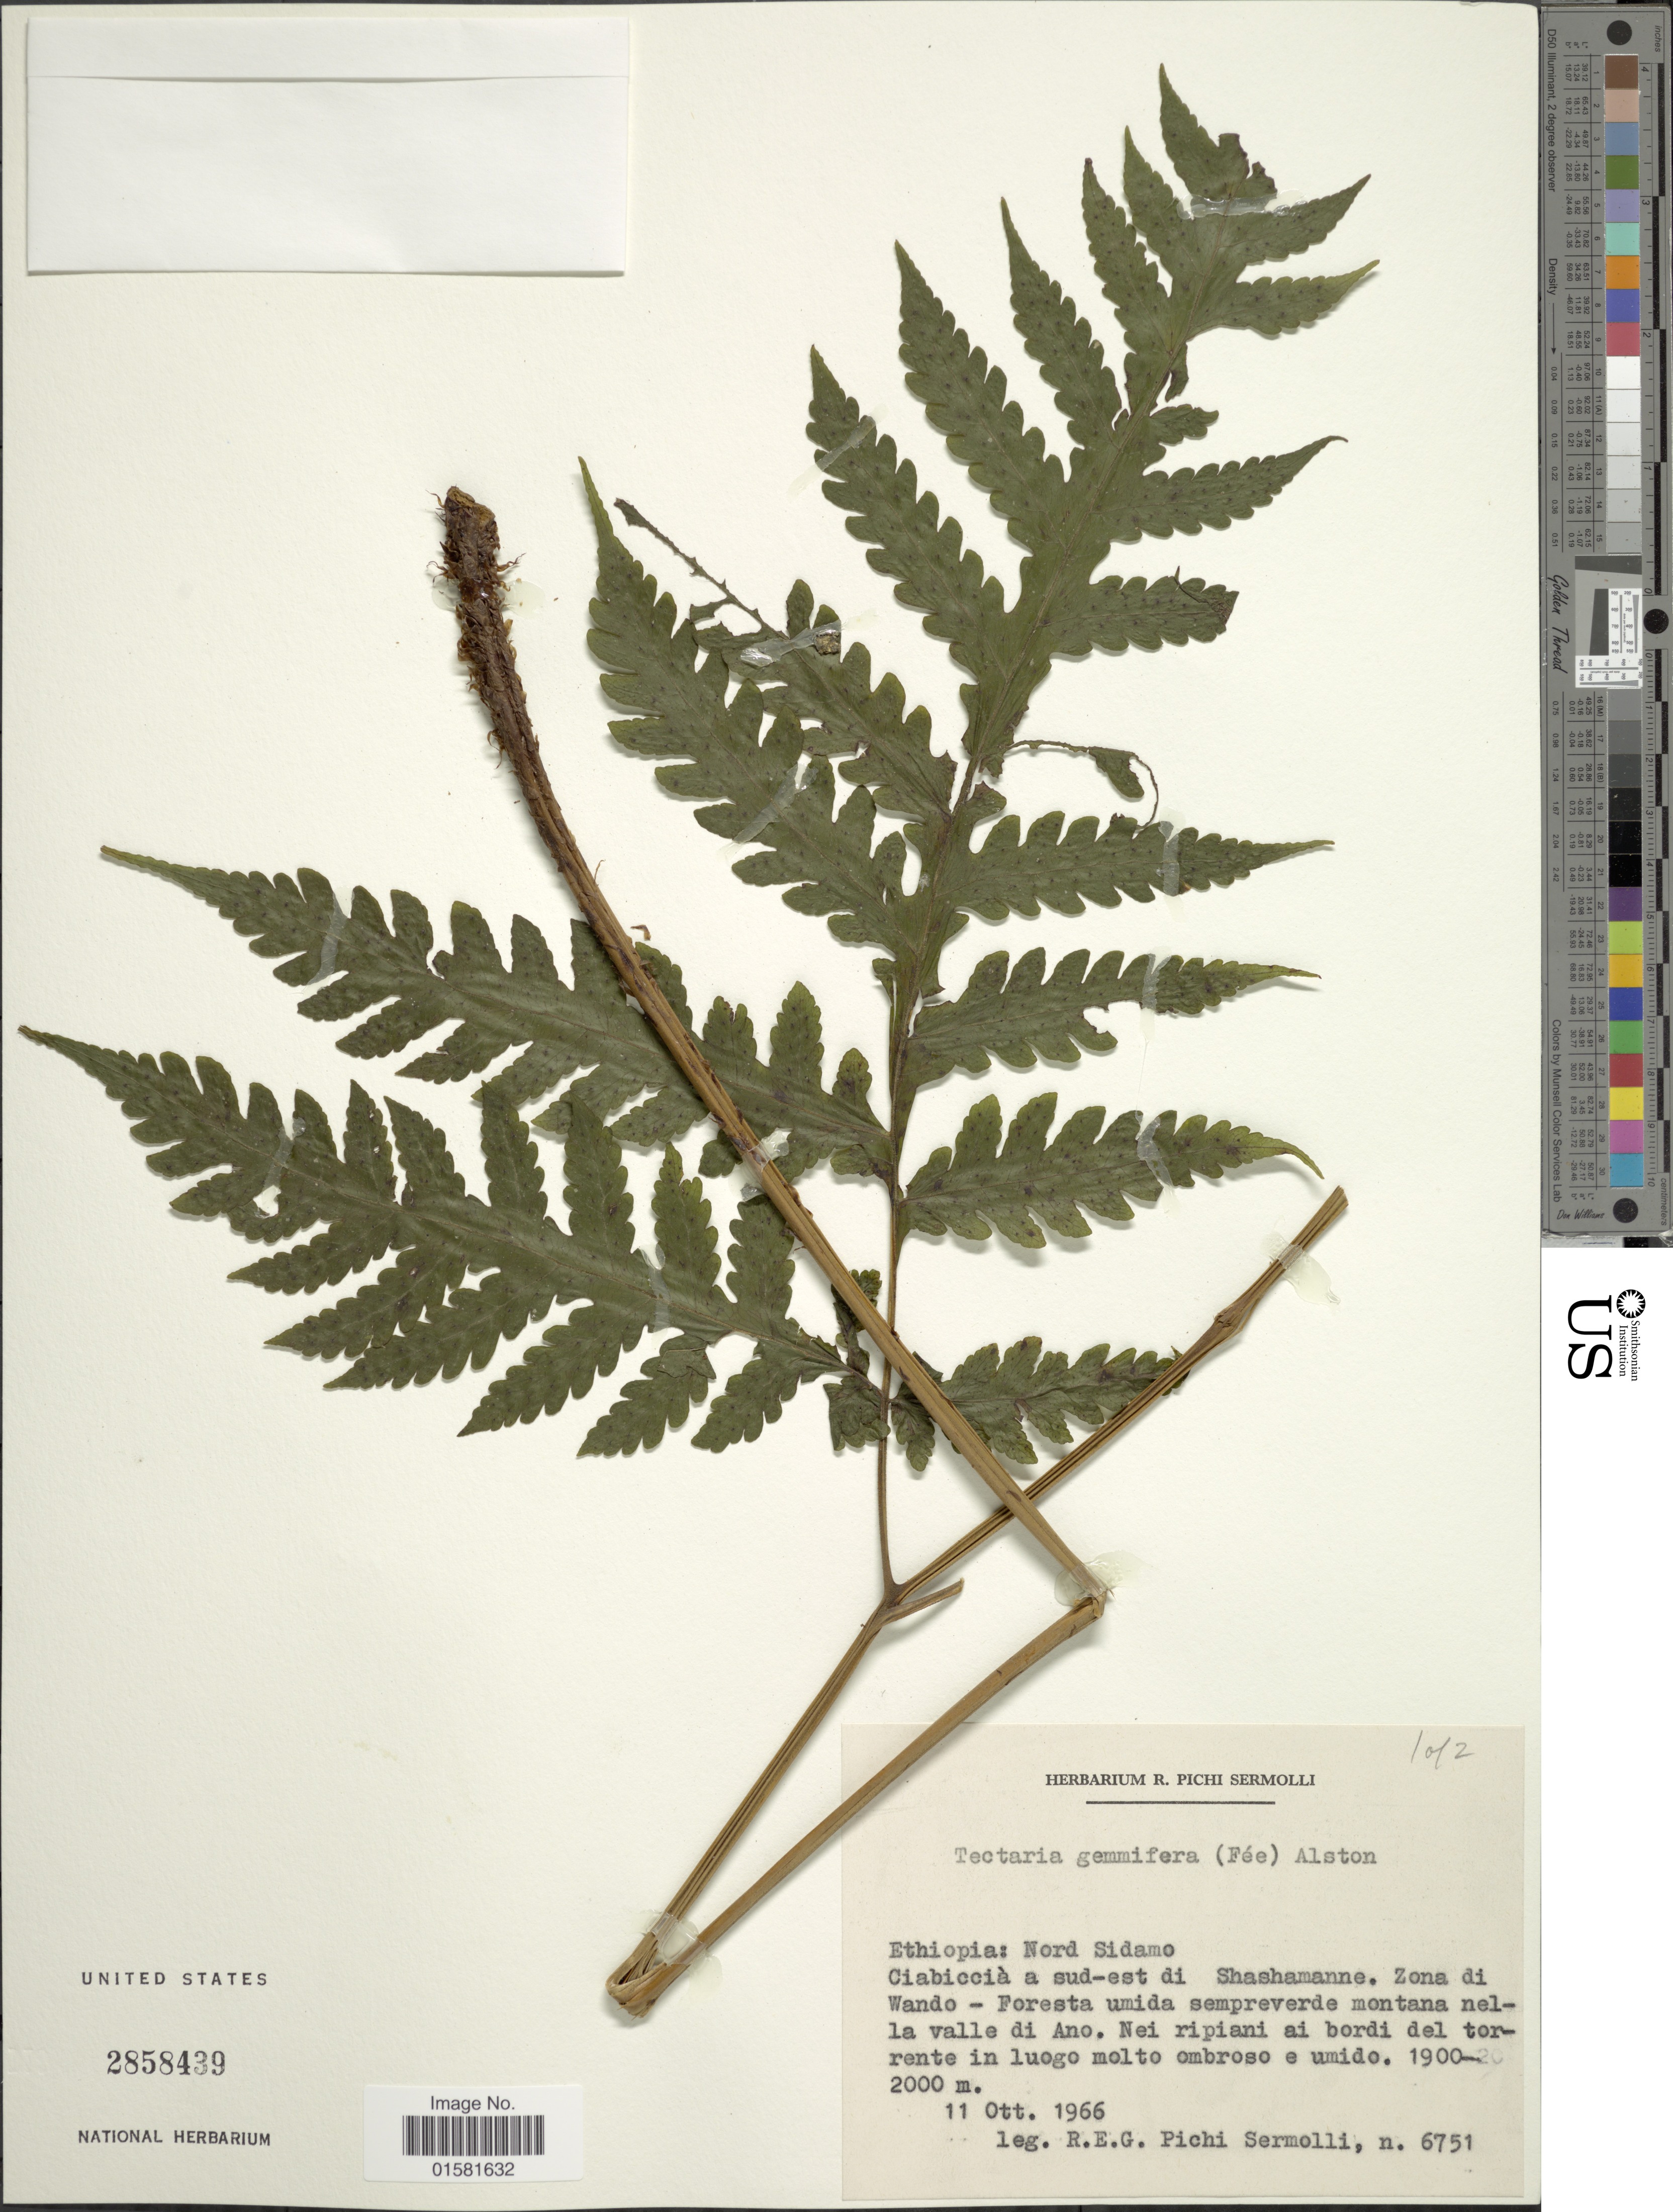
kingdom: Plantae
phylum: Tracheophyta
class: Polypodiopsida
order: Polypodiales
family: Tectariaceae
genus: Tectaria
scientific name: Tectaria gemmifera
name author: (Fée) Alston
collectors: R. E. Pichi-Sermolli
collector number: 6751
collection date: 1966-10-11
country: Ethiopia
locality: Ethiopia: Nord Sidamo, Ciabiccia a sud-est di Shashamanne - Zona di Wando - Foresta umida sempreverde montana nella valle de Ano.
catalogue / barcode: US 2858439